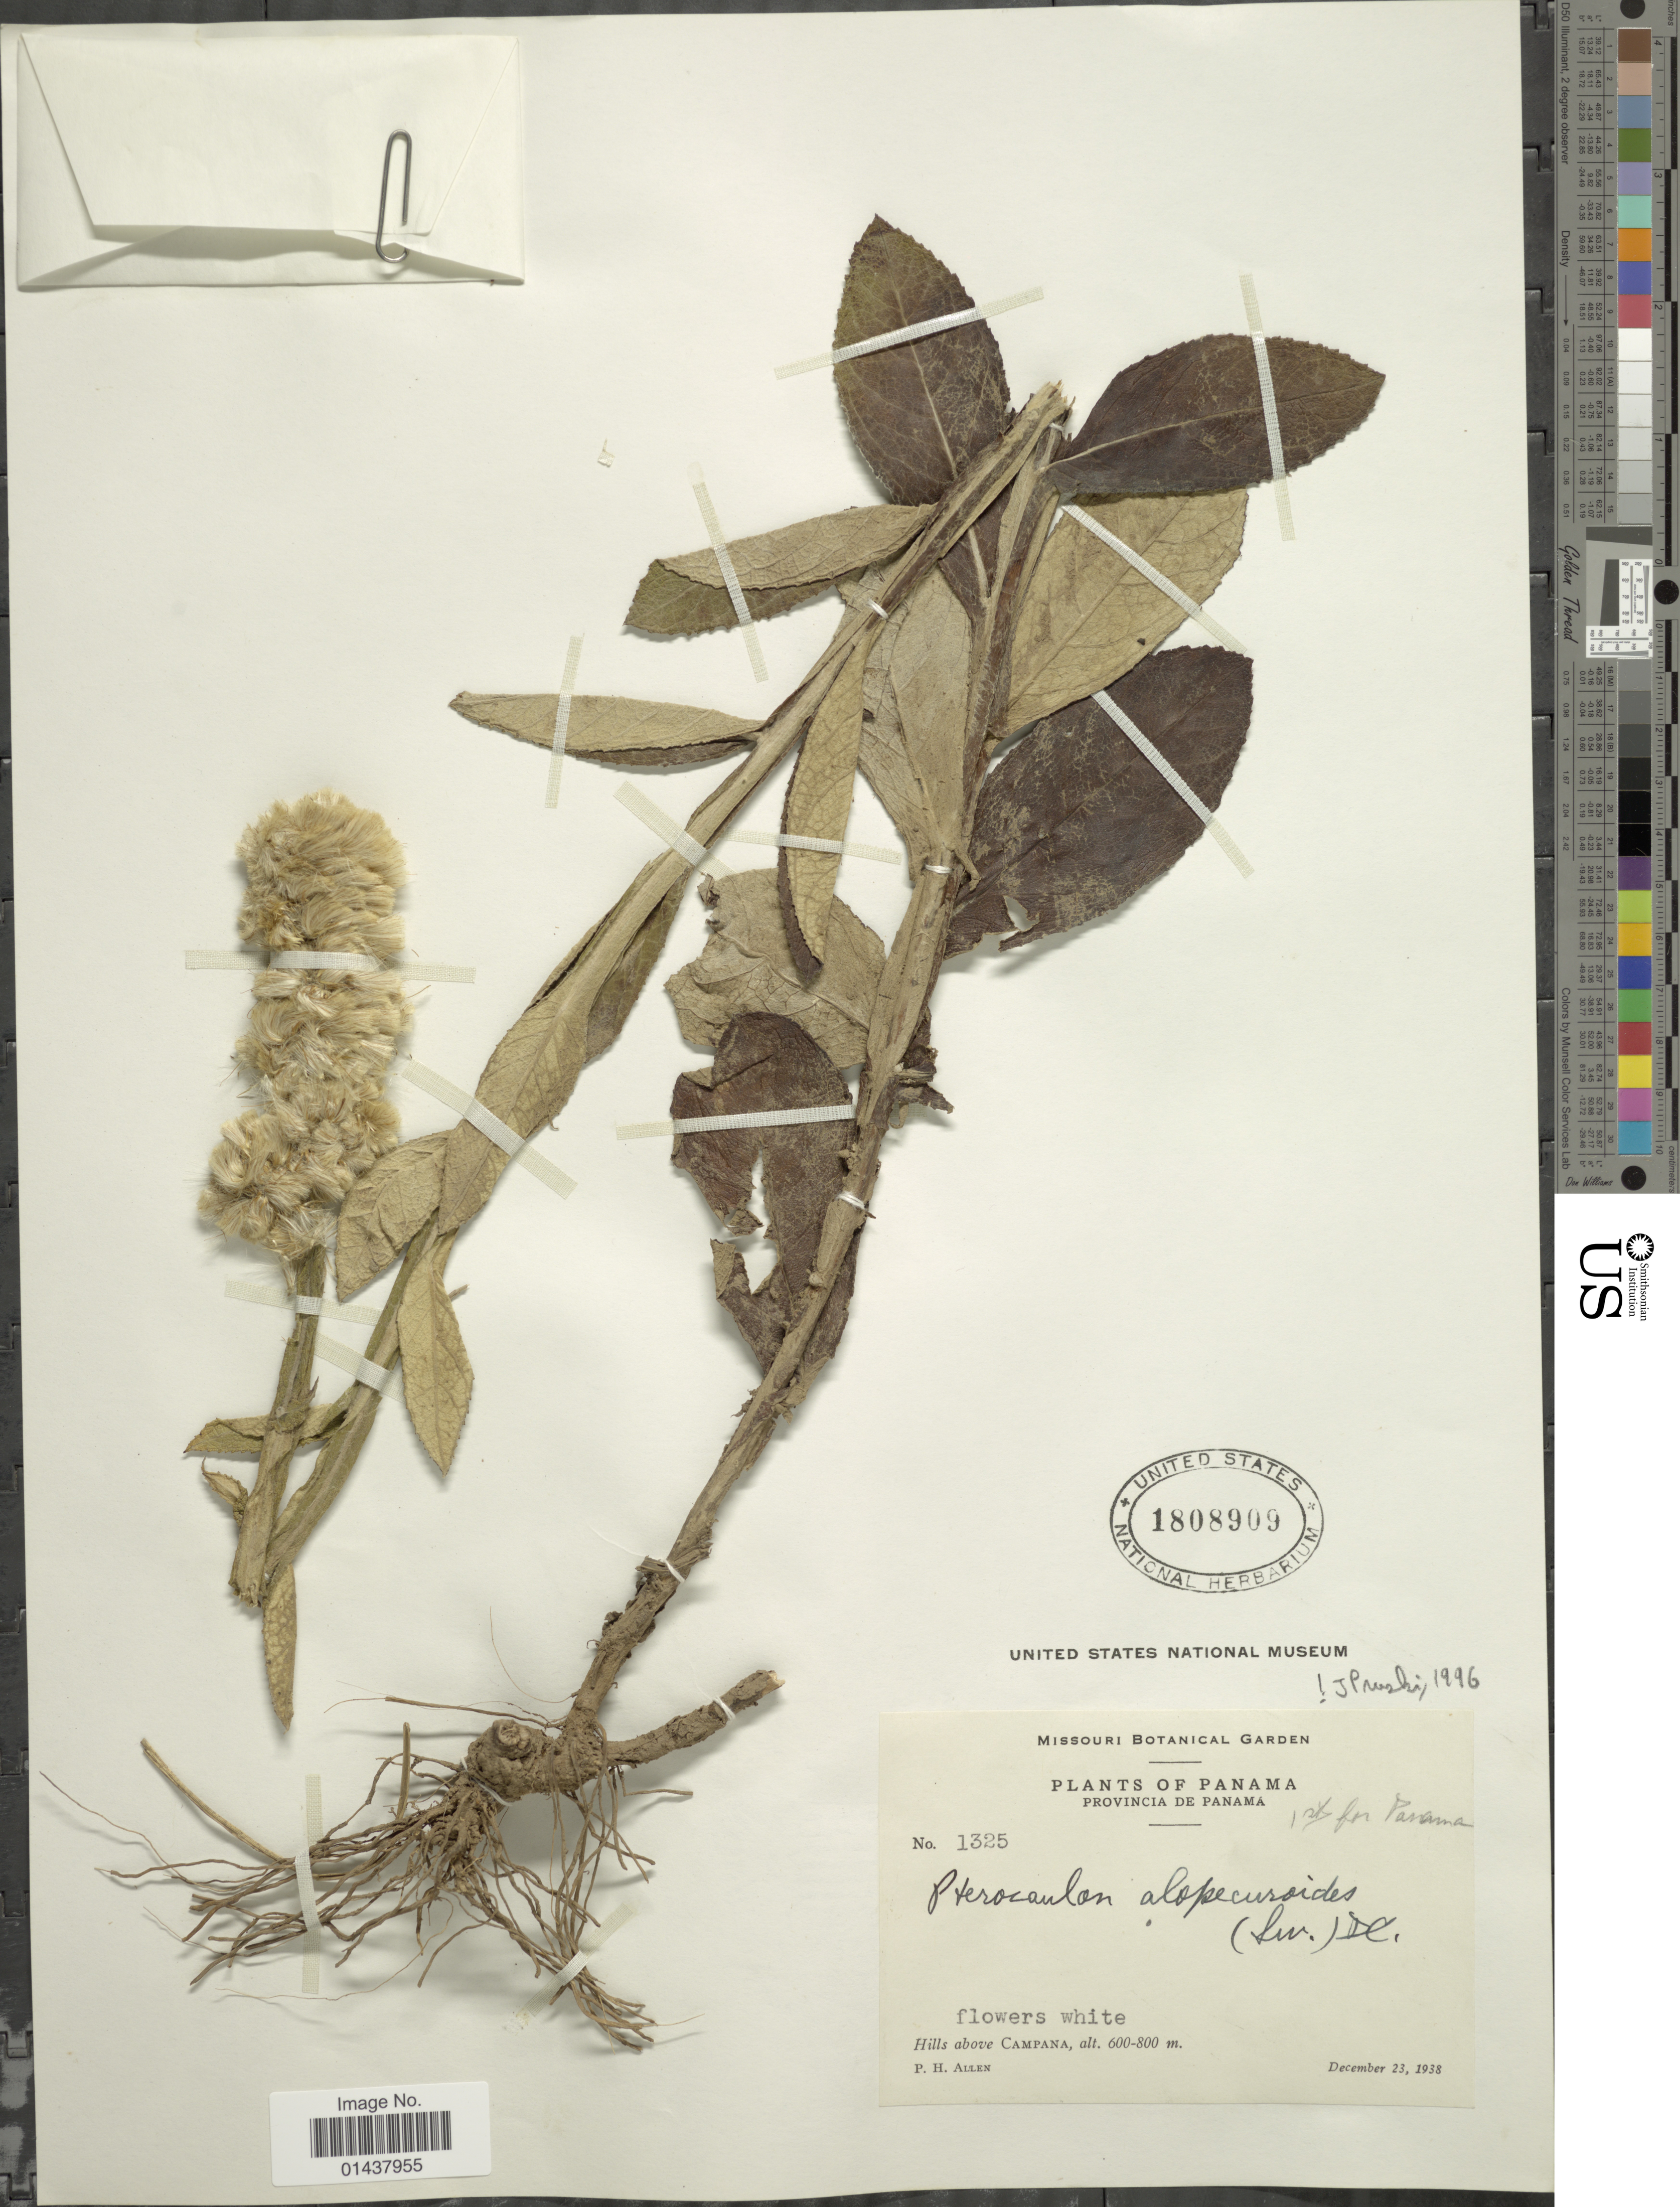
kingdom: Plantae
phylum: Tracheophyta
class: Magnoliopsida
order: Asterales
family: Asteraceae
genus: Pterocaulon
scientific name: Pterocaulon alopecuroides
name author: (Lam.) DC.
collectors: P. H. Allen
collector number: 1325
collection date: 1938-12-23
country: Panama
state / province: Panamá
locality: Hills above Campana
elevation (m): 600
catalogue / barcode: US 1808909